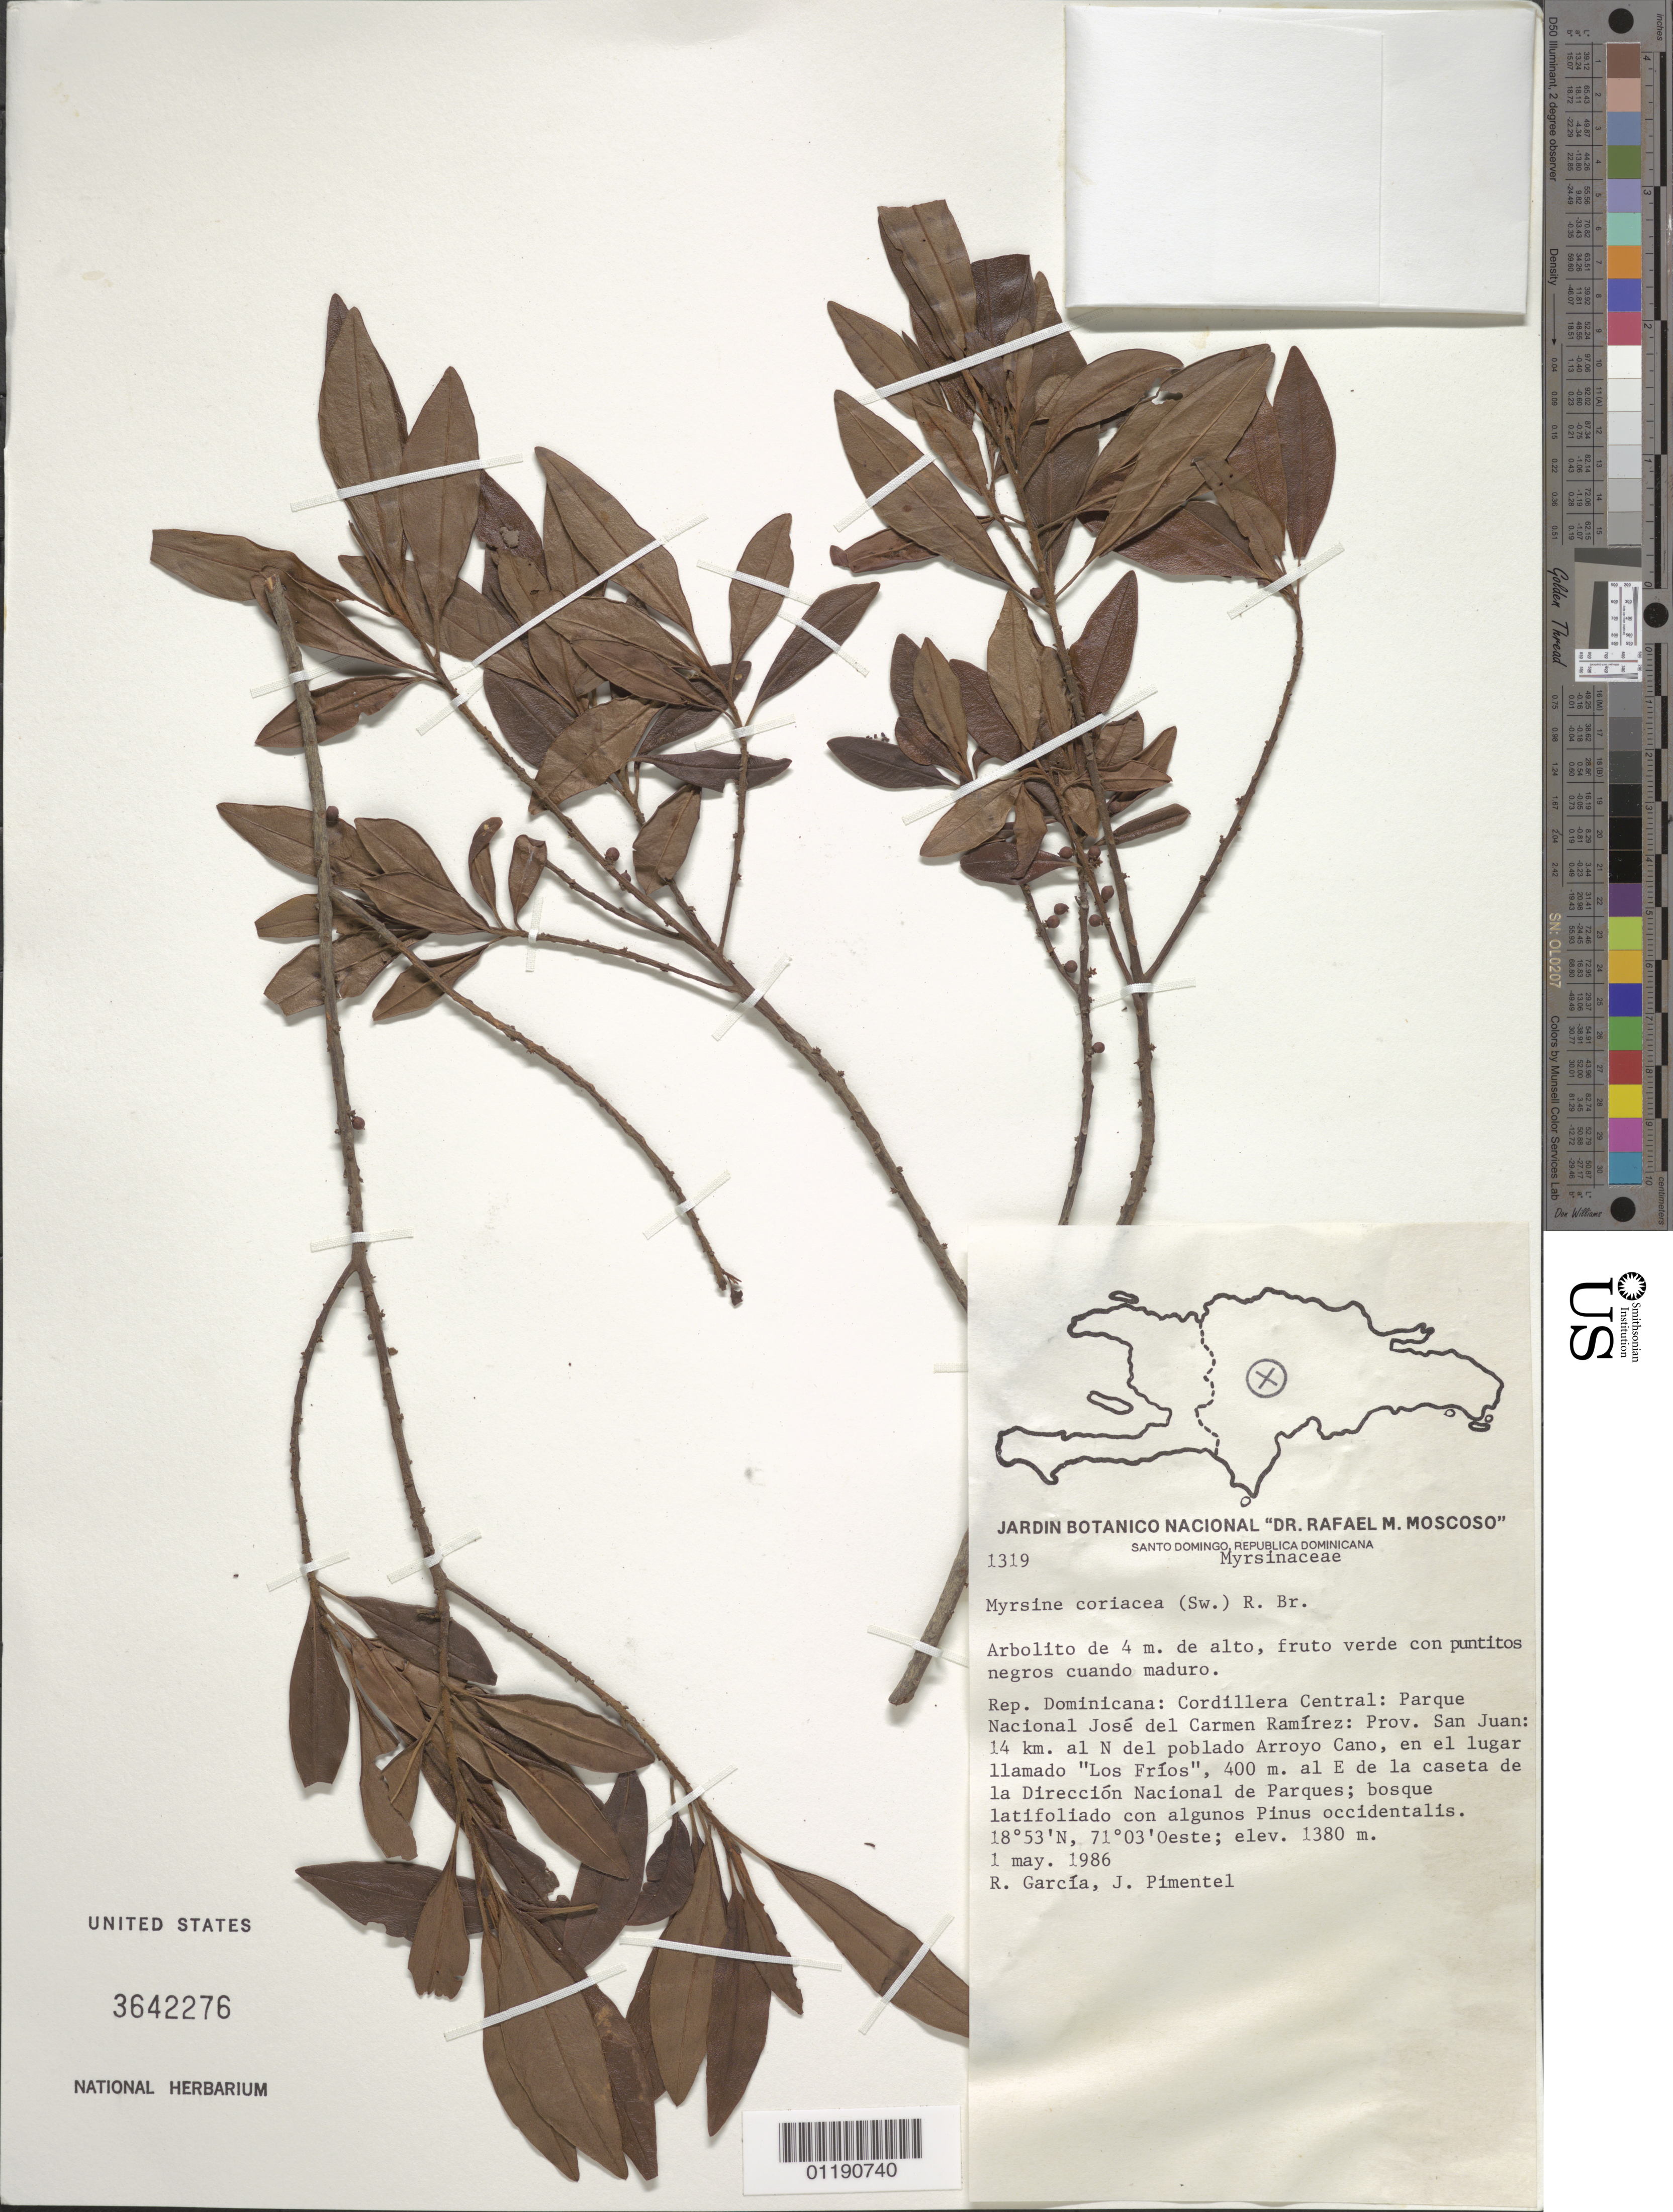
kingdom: Plantae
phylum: Tracheophyta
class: Magnoliopsida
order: Ericales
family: Primulaceae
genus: Myrsine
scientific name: Myrsine coriacea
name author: (Sw.) R. Br. ex Roem. & Schult.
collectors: R. G. García & J. Pimentel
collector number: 1319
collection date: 1986-05-01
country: Dominican Republic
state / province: San Juan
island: Hispaniola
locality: Cordillera Central. José del Carmen Ramírez National Park. 14 km. N from the town Arroyo Cano, in the place called "Los Fríos", 400 m. E of the road of the Dirección Nacional de Parques.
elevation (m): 1380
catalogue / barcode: US 3642276